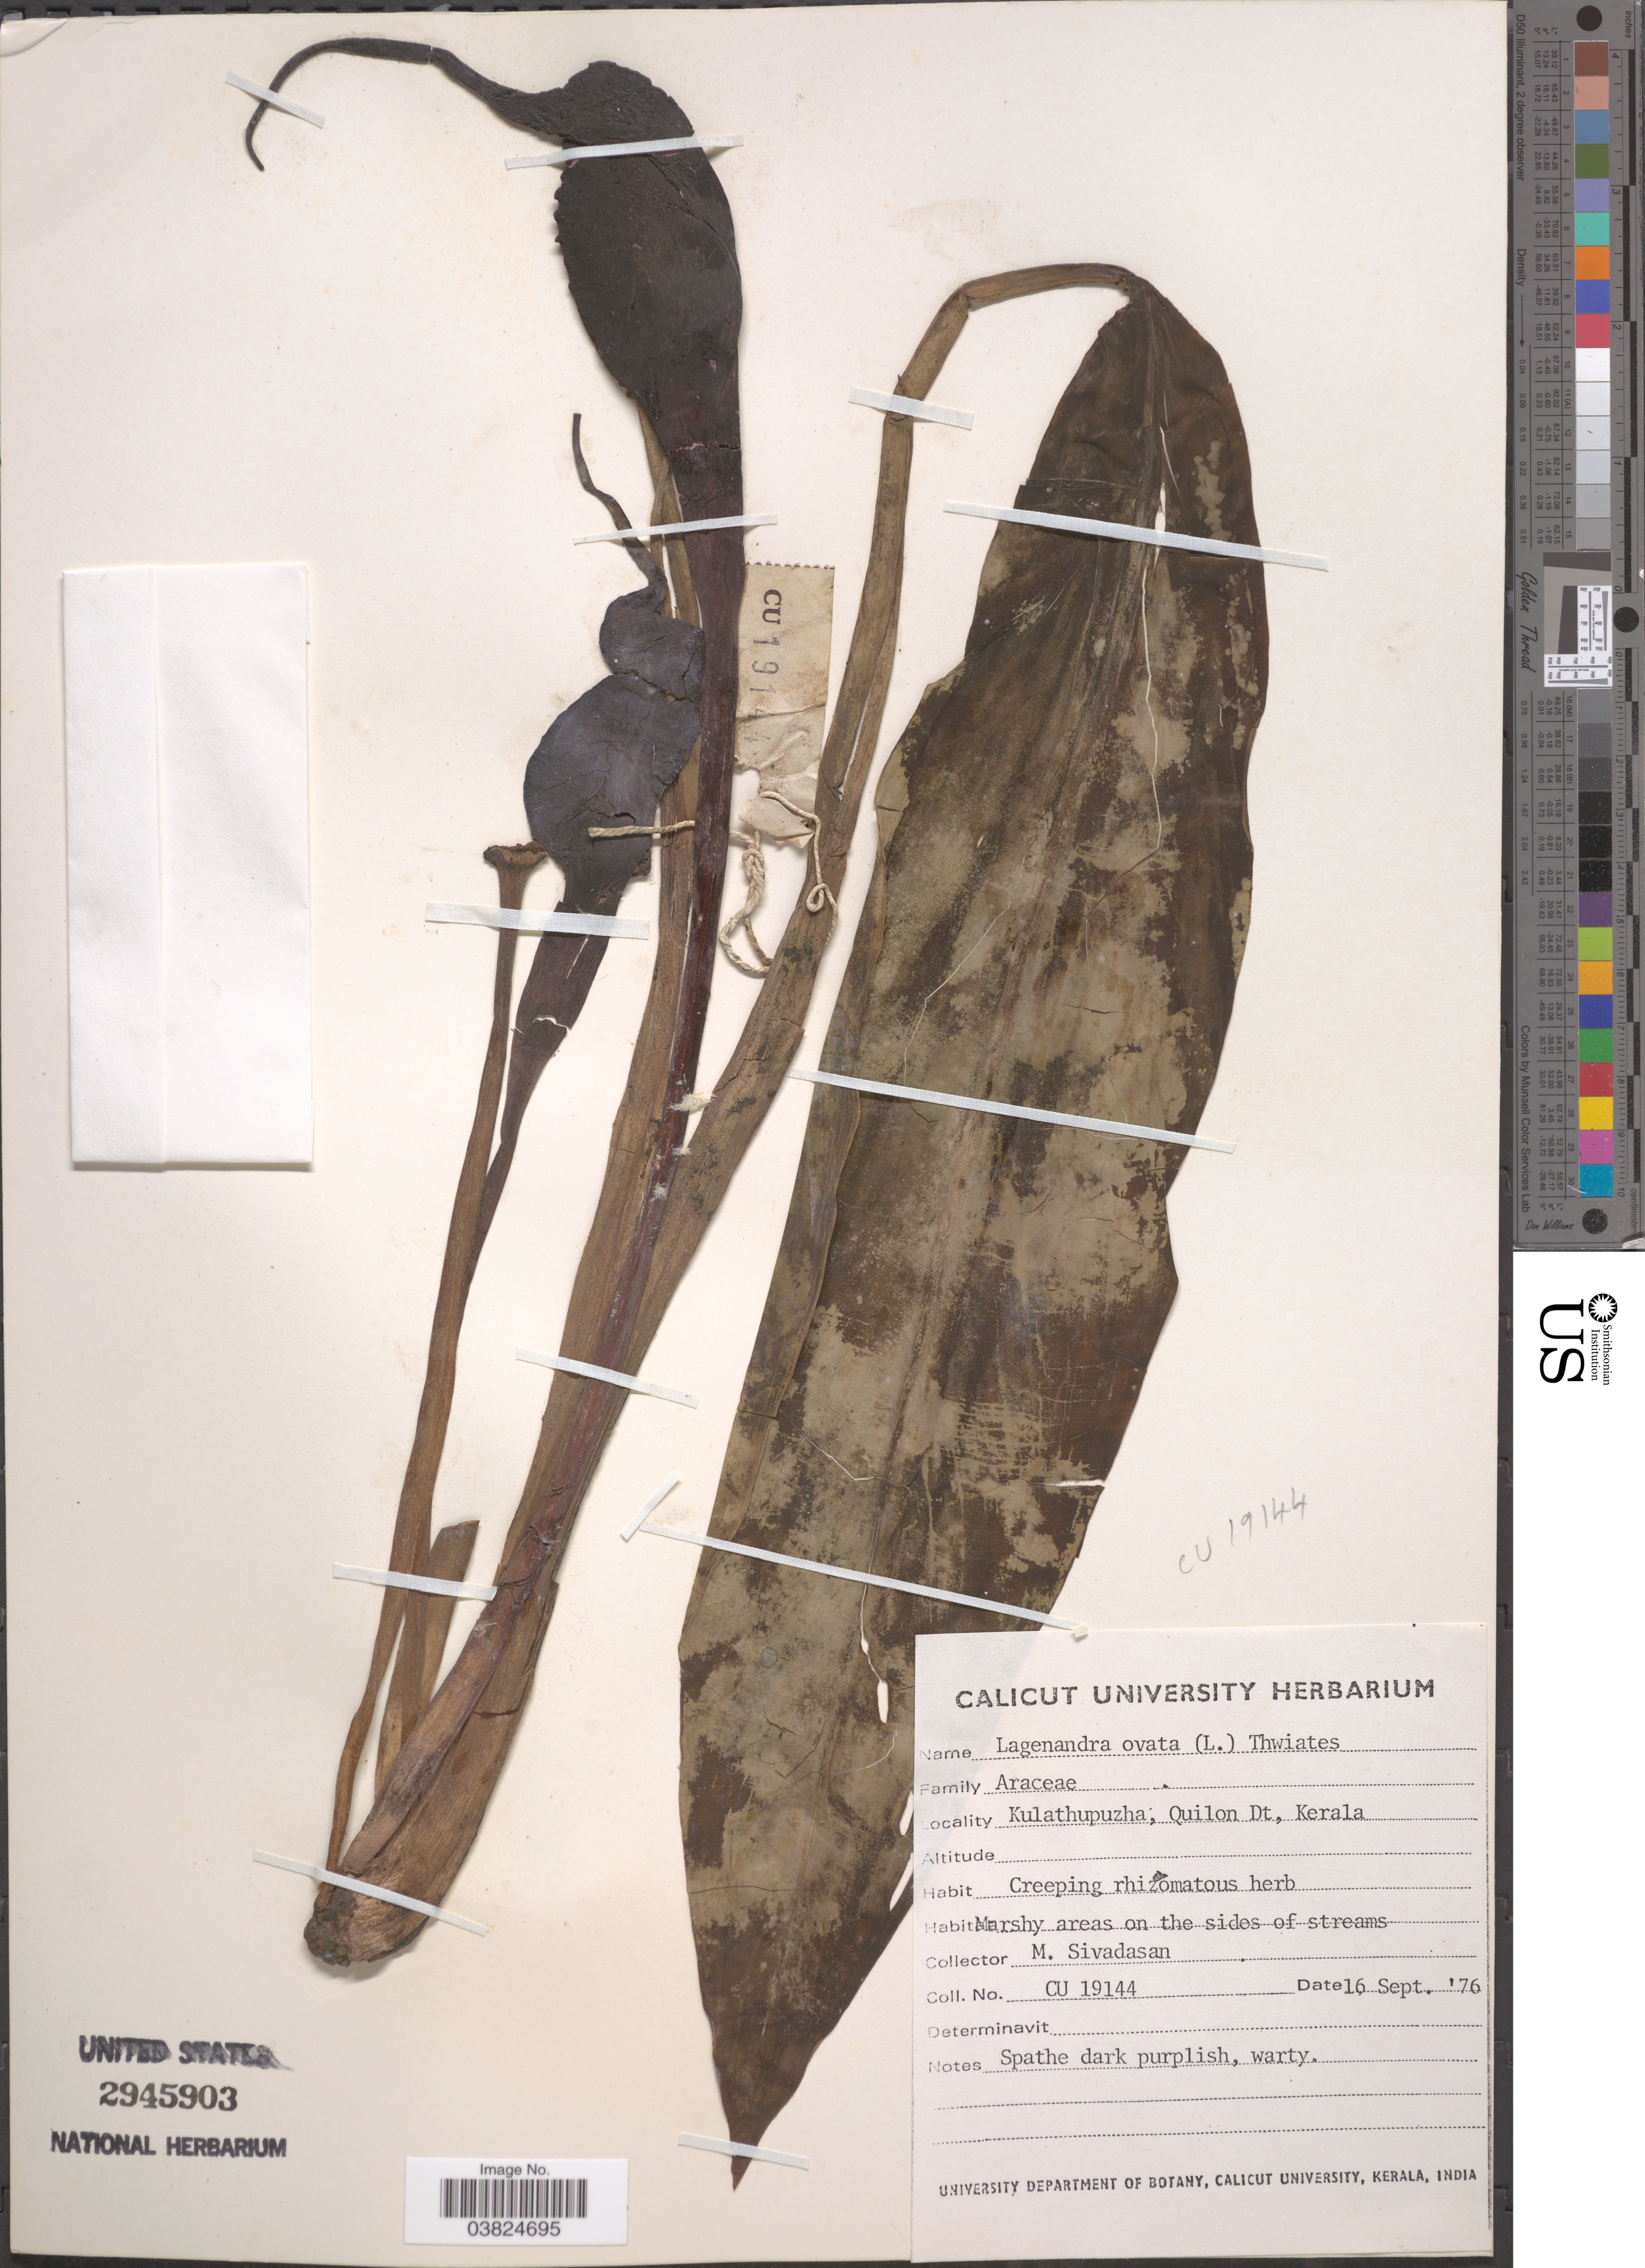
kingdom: Plantae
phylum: Tracheophyta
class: Liliopsida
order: Alismatales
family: Araceae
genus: Lagenandra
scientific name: Lagenandra ovata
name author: (L.) Thwaites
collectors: M. Sivadasan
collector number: CU19144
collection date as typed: Transcribed d/m/y: 16/9/76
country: India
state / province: Kerala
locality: Kulathupuzha; Quilon Dt.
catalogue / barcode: US 2945903